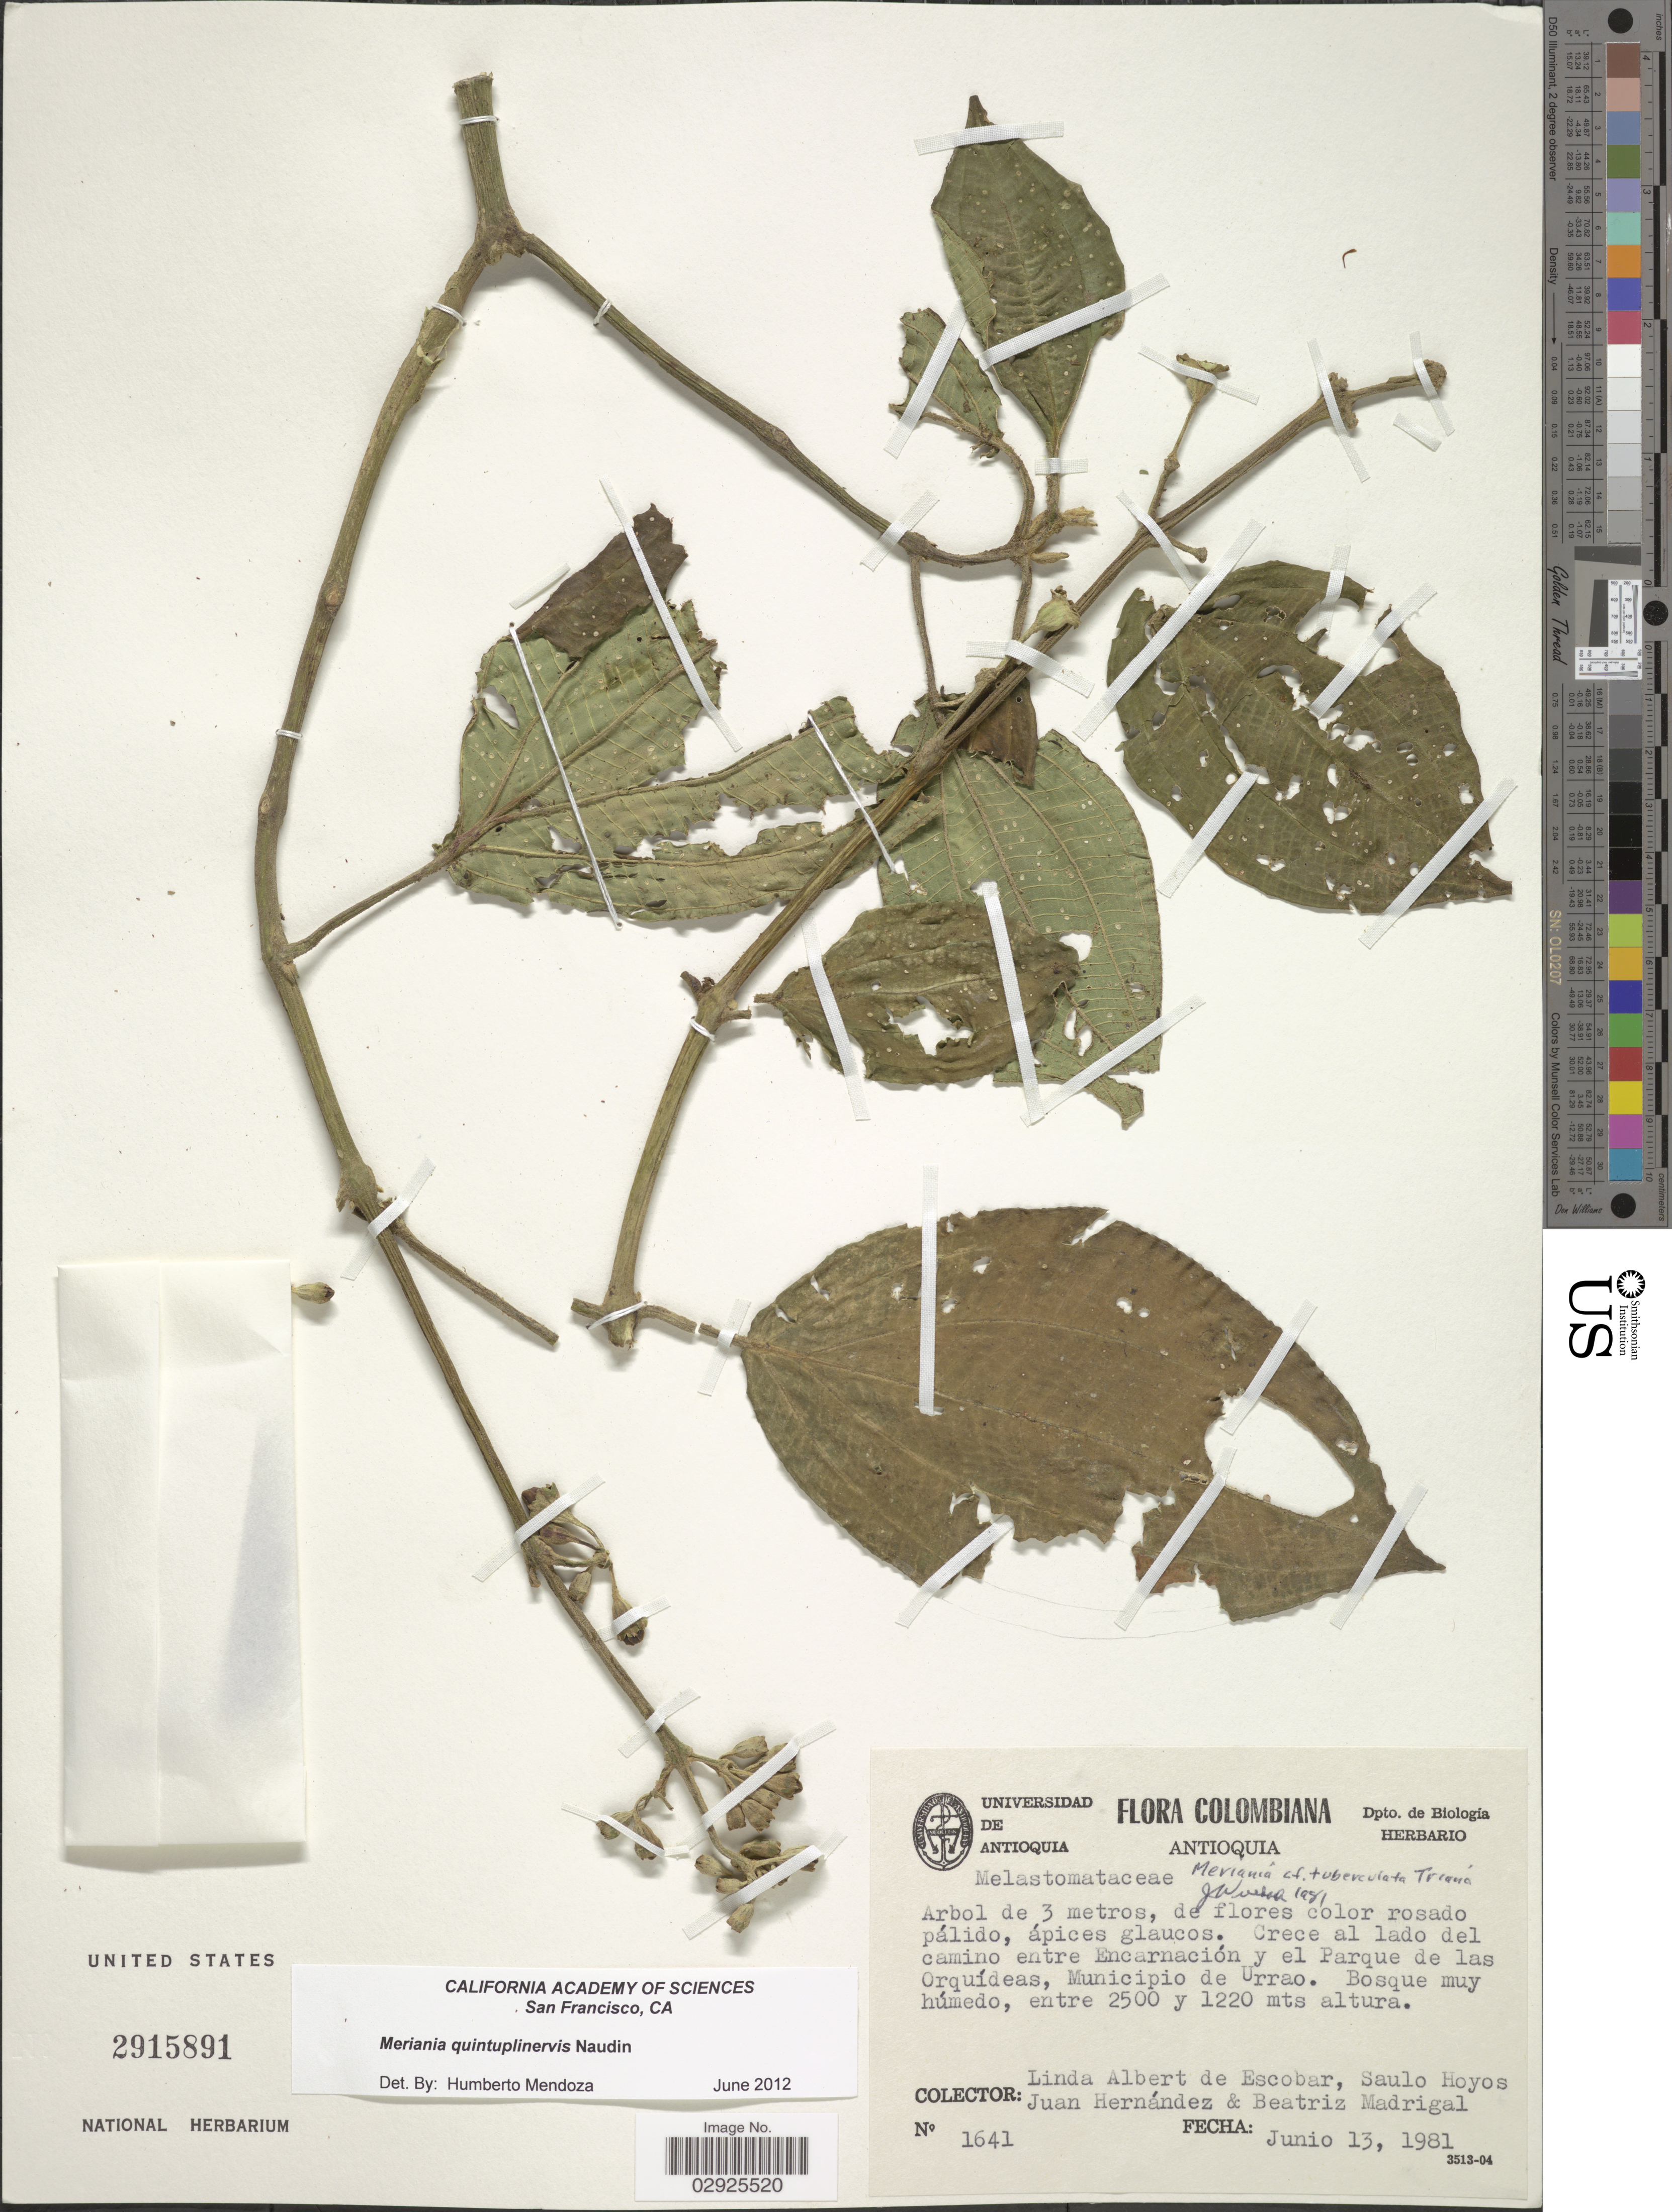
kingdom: Plantae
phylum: Tracheophyta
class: Magnoliopsida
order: Myrtales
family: Melastomataceae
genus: Meriania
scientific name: Meriania quintuplinervis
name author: Naudin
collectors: L. K. de Escobar, S. Hoyos, J. J. Hernandez & B. E. Madrigal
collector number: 1641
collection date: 1981-06-13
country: Colombia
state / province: Antioquia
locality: Crece al lado del camino entre Encarnación y el Parque de las Orquídeas, Municipio de Urrao.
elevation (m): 1220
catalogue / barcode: US 2915891